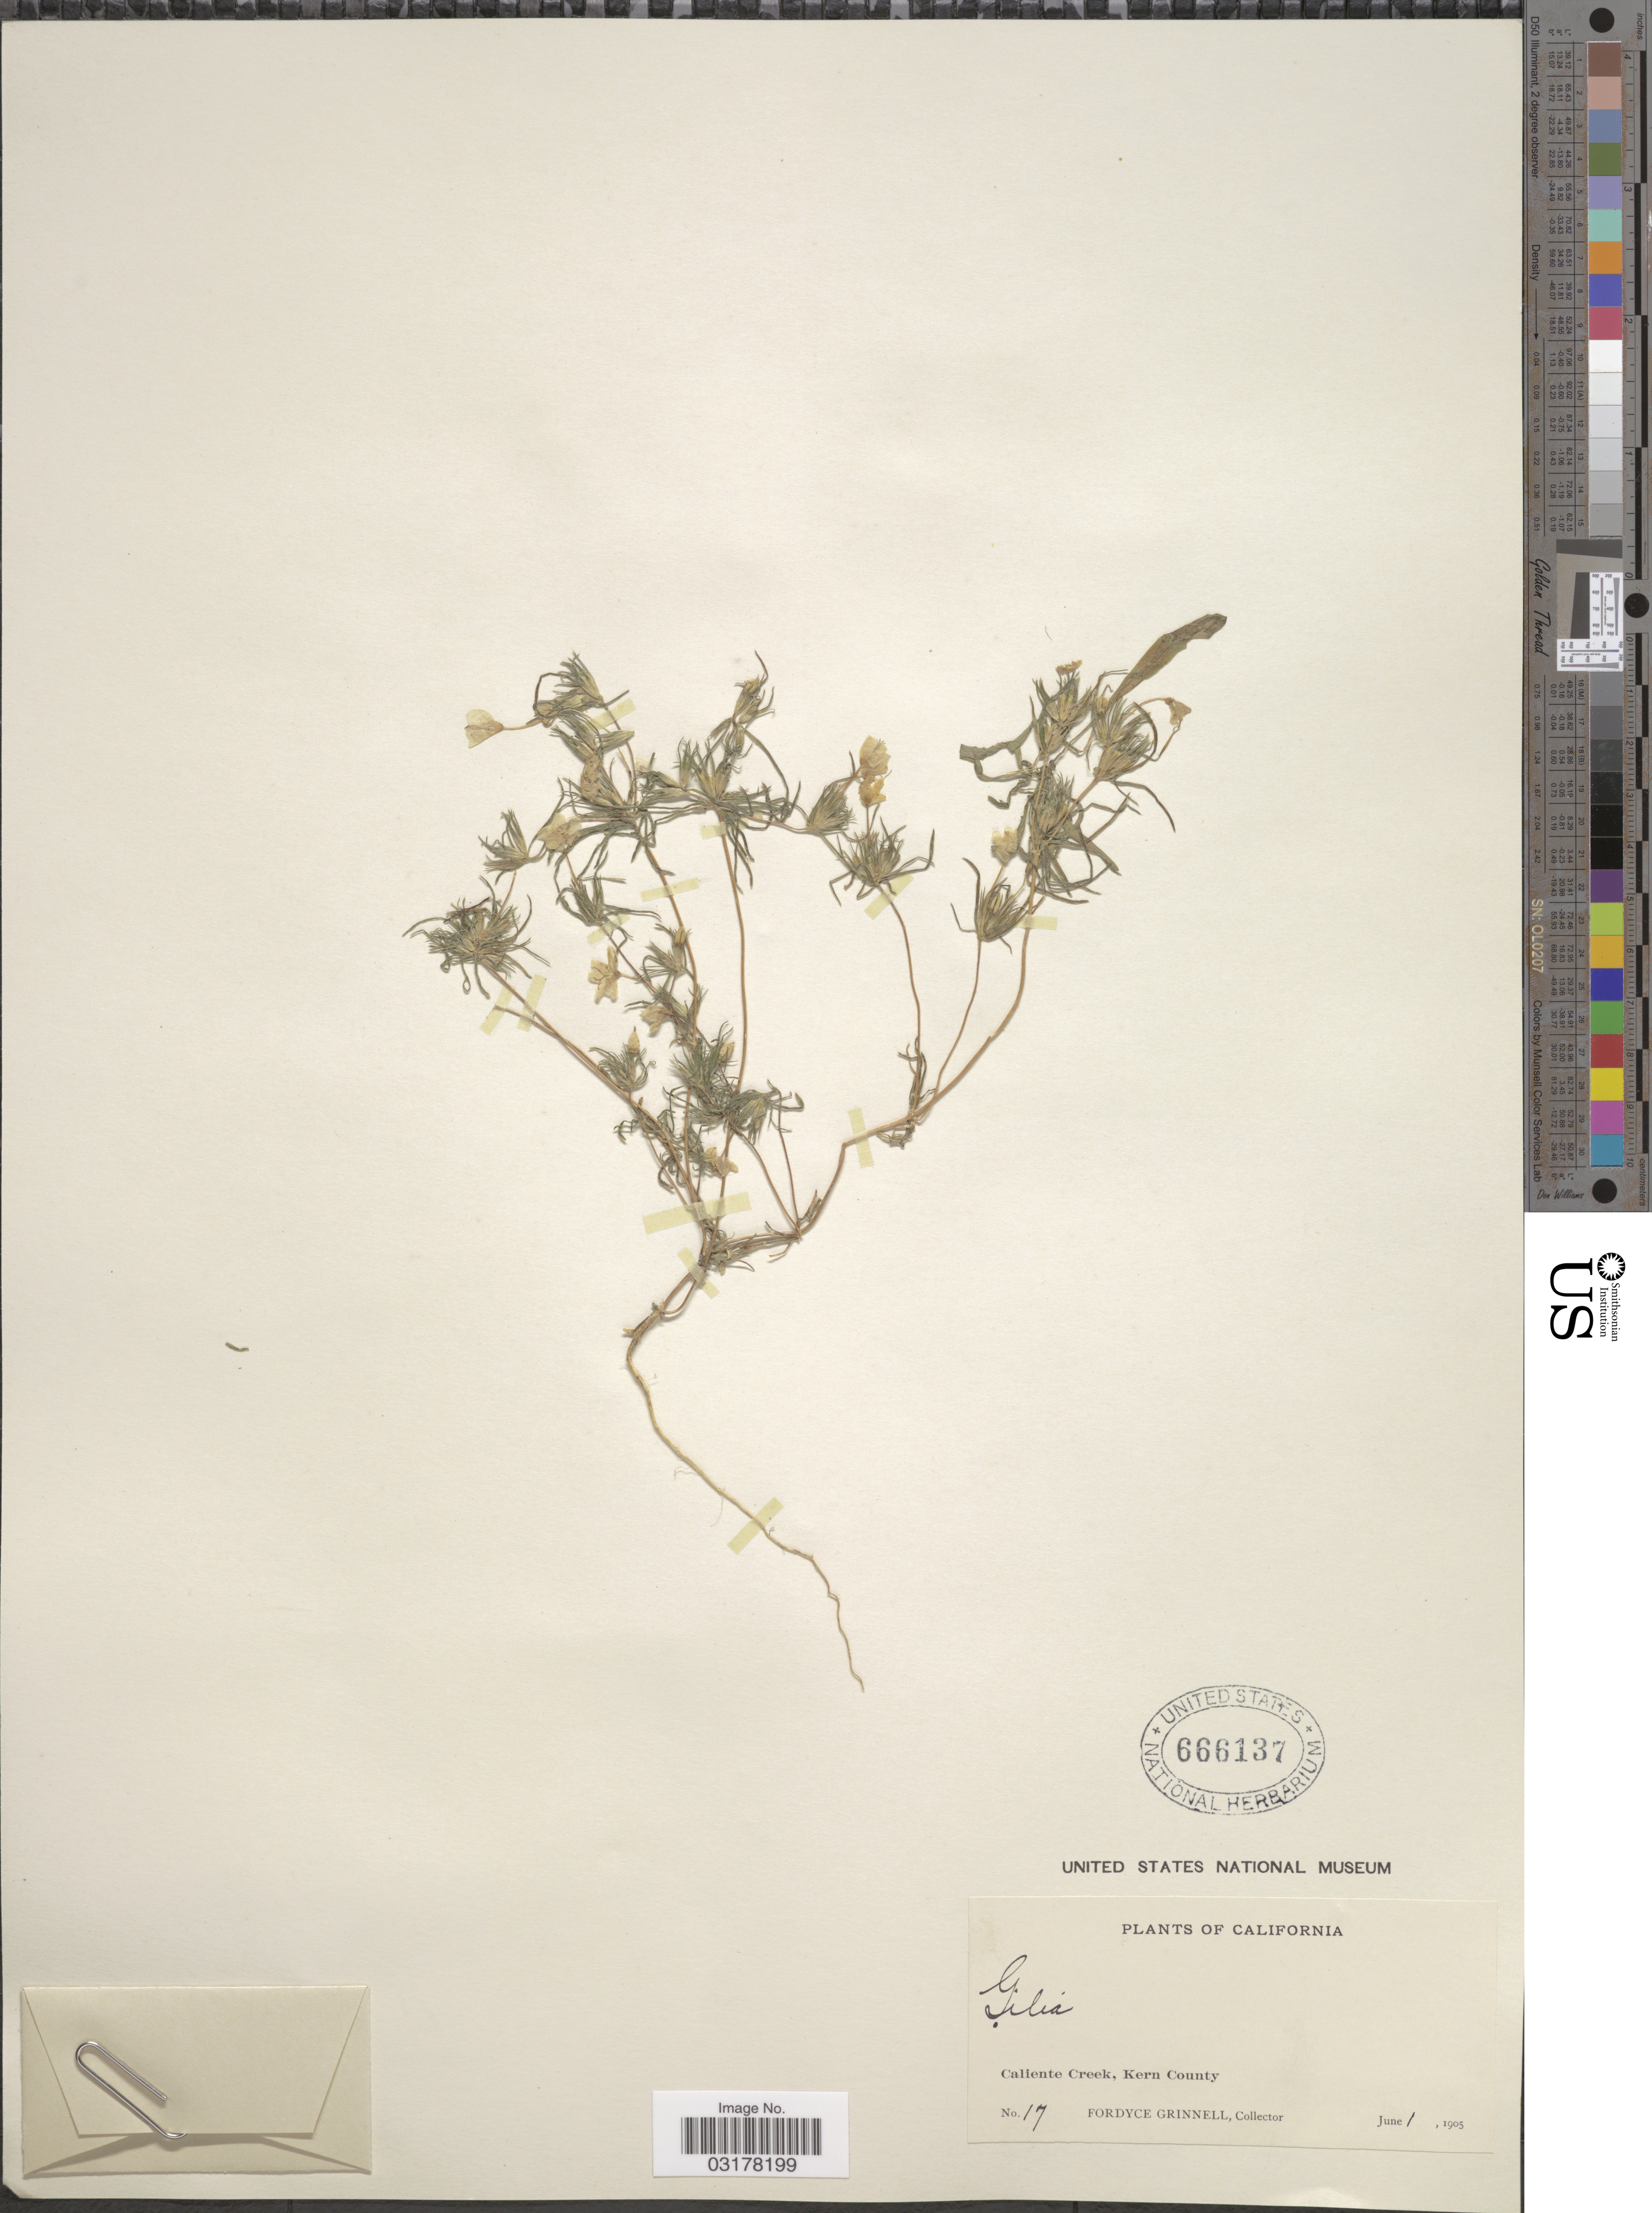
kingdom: Plantae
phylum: Tracheophyta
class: Magnoliopsida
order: Ericales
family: Polemoniaceae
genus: Leptosiphon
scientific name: Leptosiphon parviflorus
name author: Benth.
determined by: Strong, Mark T., (BOT), Smithsonian Institution - National Museum of Natural History (UNITED STATES)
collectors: F. Grinnell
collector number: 17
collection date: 1905-06-01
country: United States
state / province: California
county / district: Kern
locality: Caliente Creek, Kern County.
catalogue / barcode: US 666137